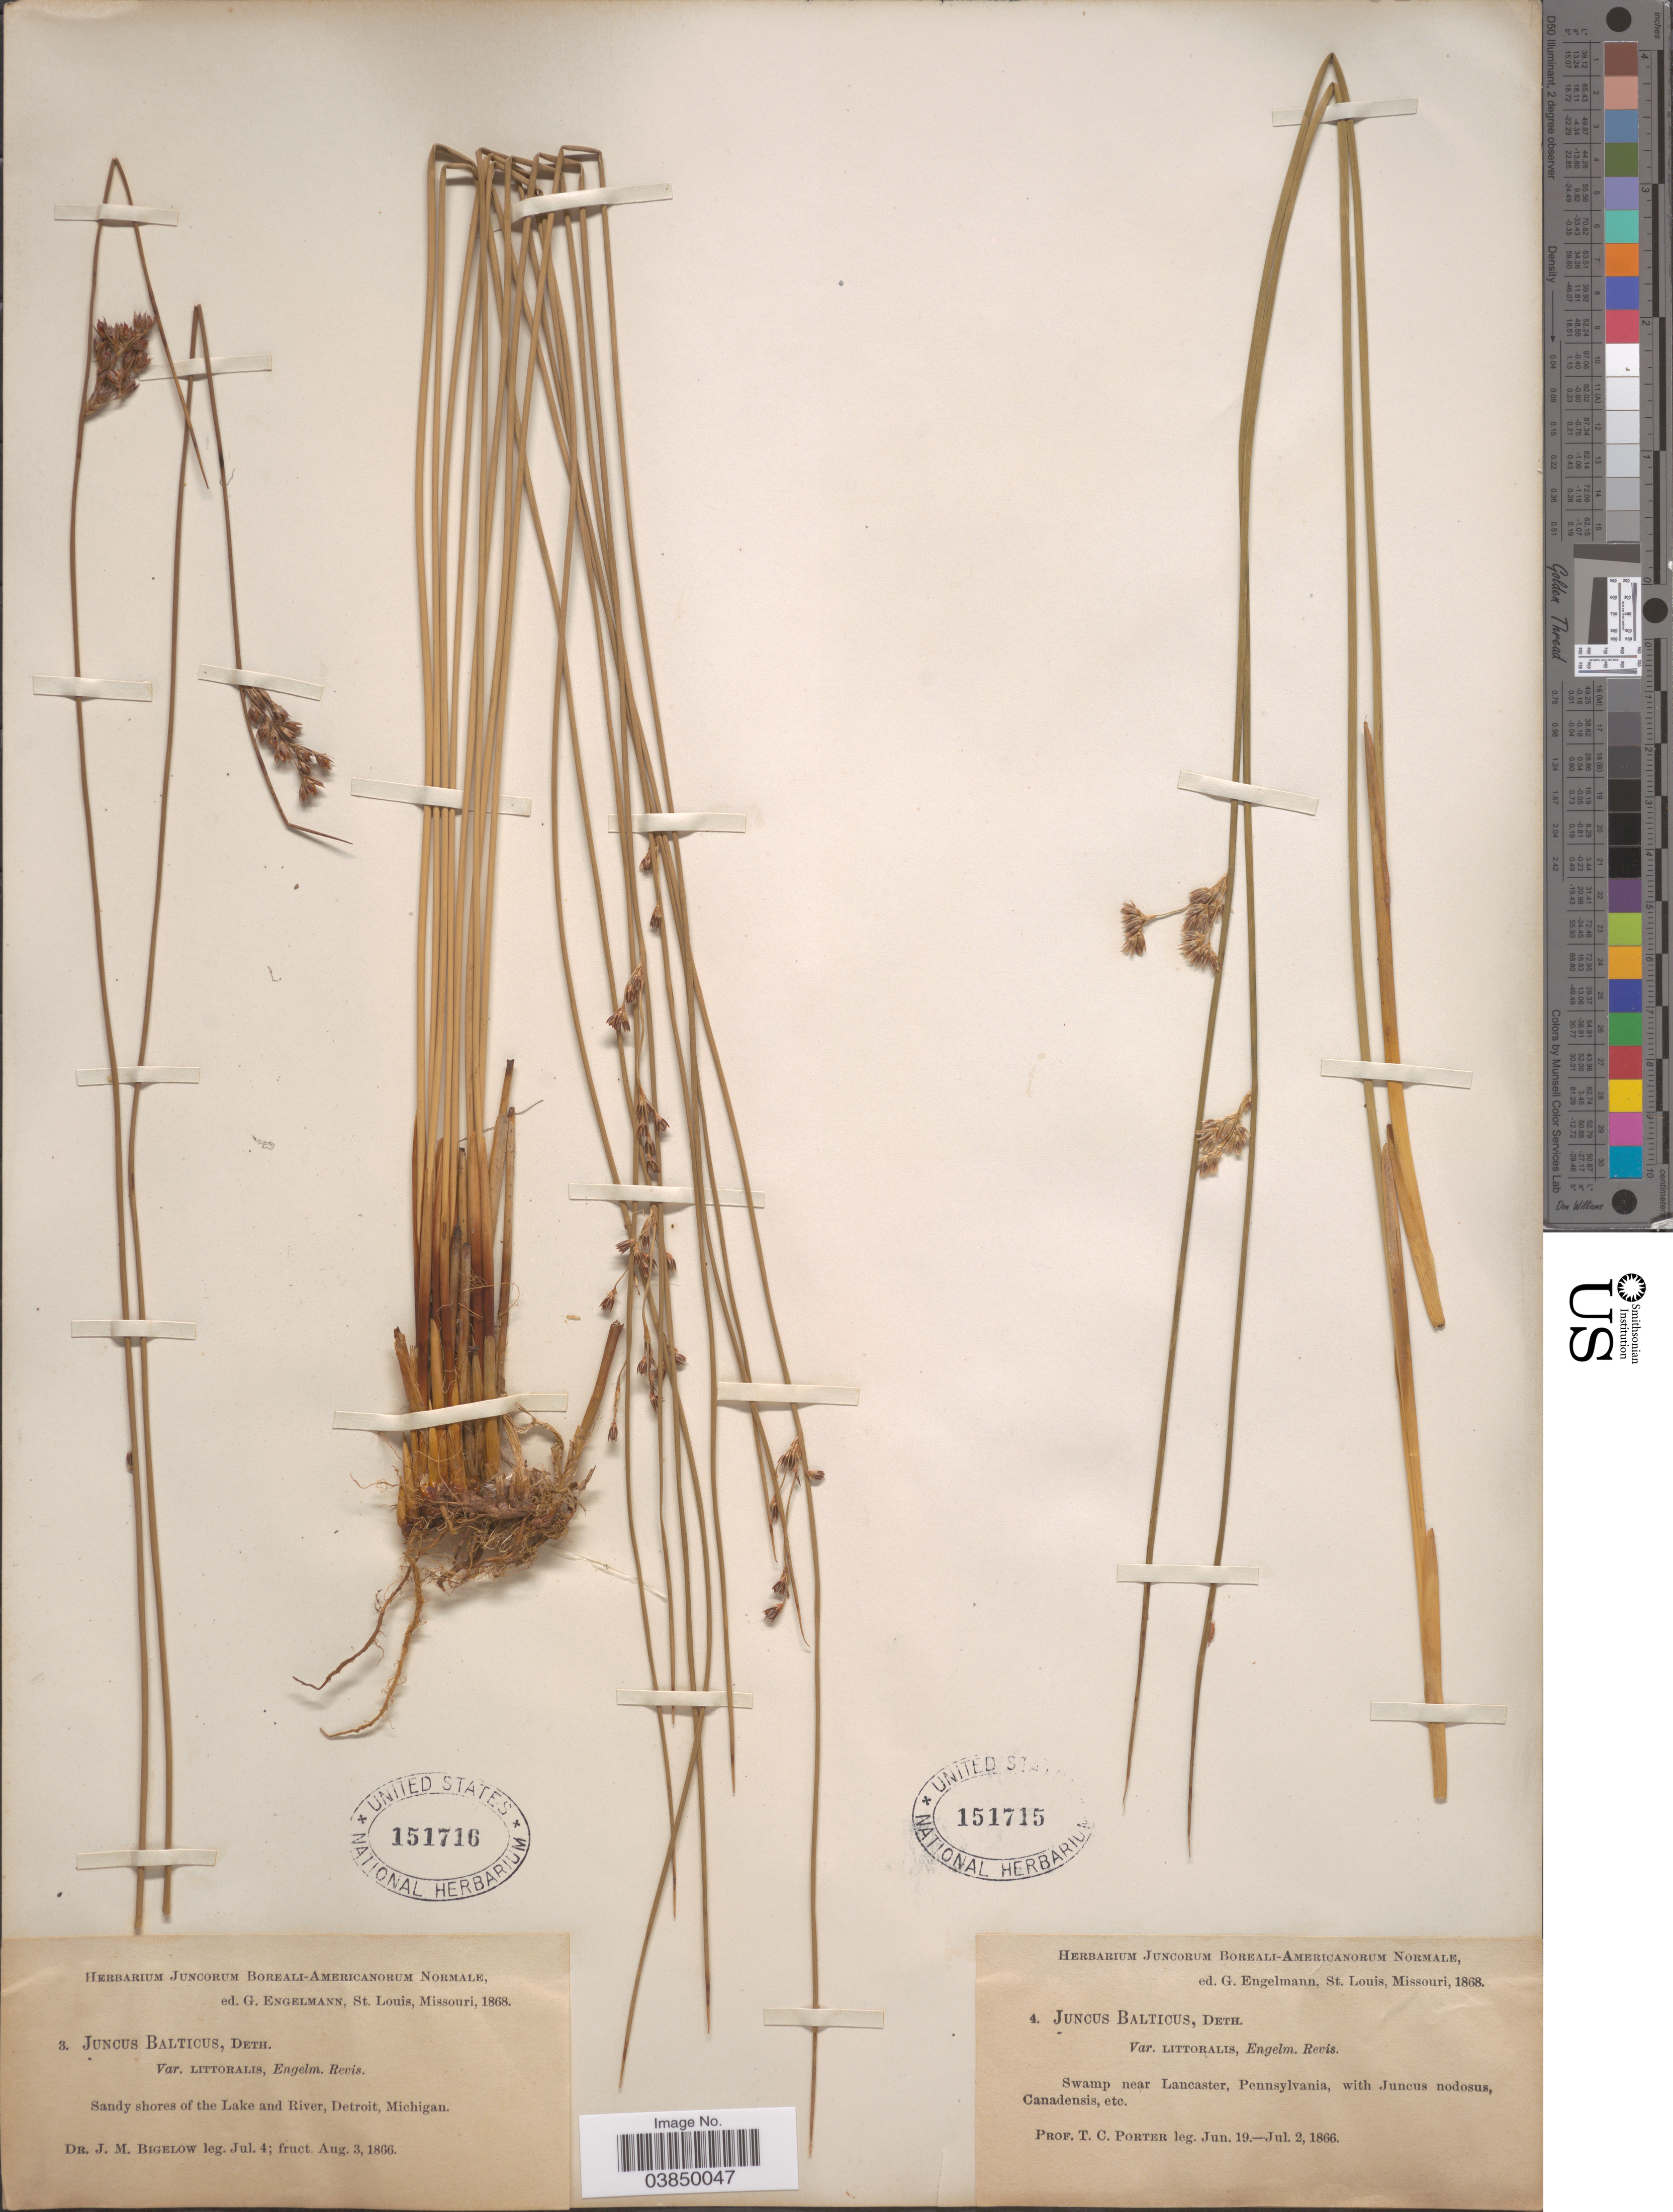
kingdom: Plantae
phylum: Tracheophyta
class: Liliopsida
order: Poales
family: Juncaceae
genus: Juncus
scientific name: Juncus balticus var. littoralis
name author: Engelm.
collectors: J. M. Bigelow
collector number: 3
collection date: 1866-07-04/1866-08-03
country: United States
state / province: Michigan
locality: Sandy shores of the Lake and River, Detroit.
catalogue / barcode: US 151716